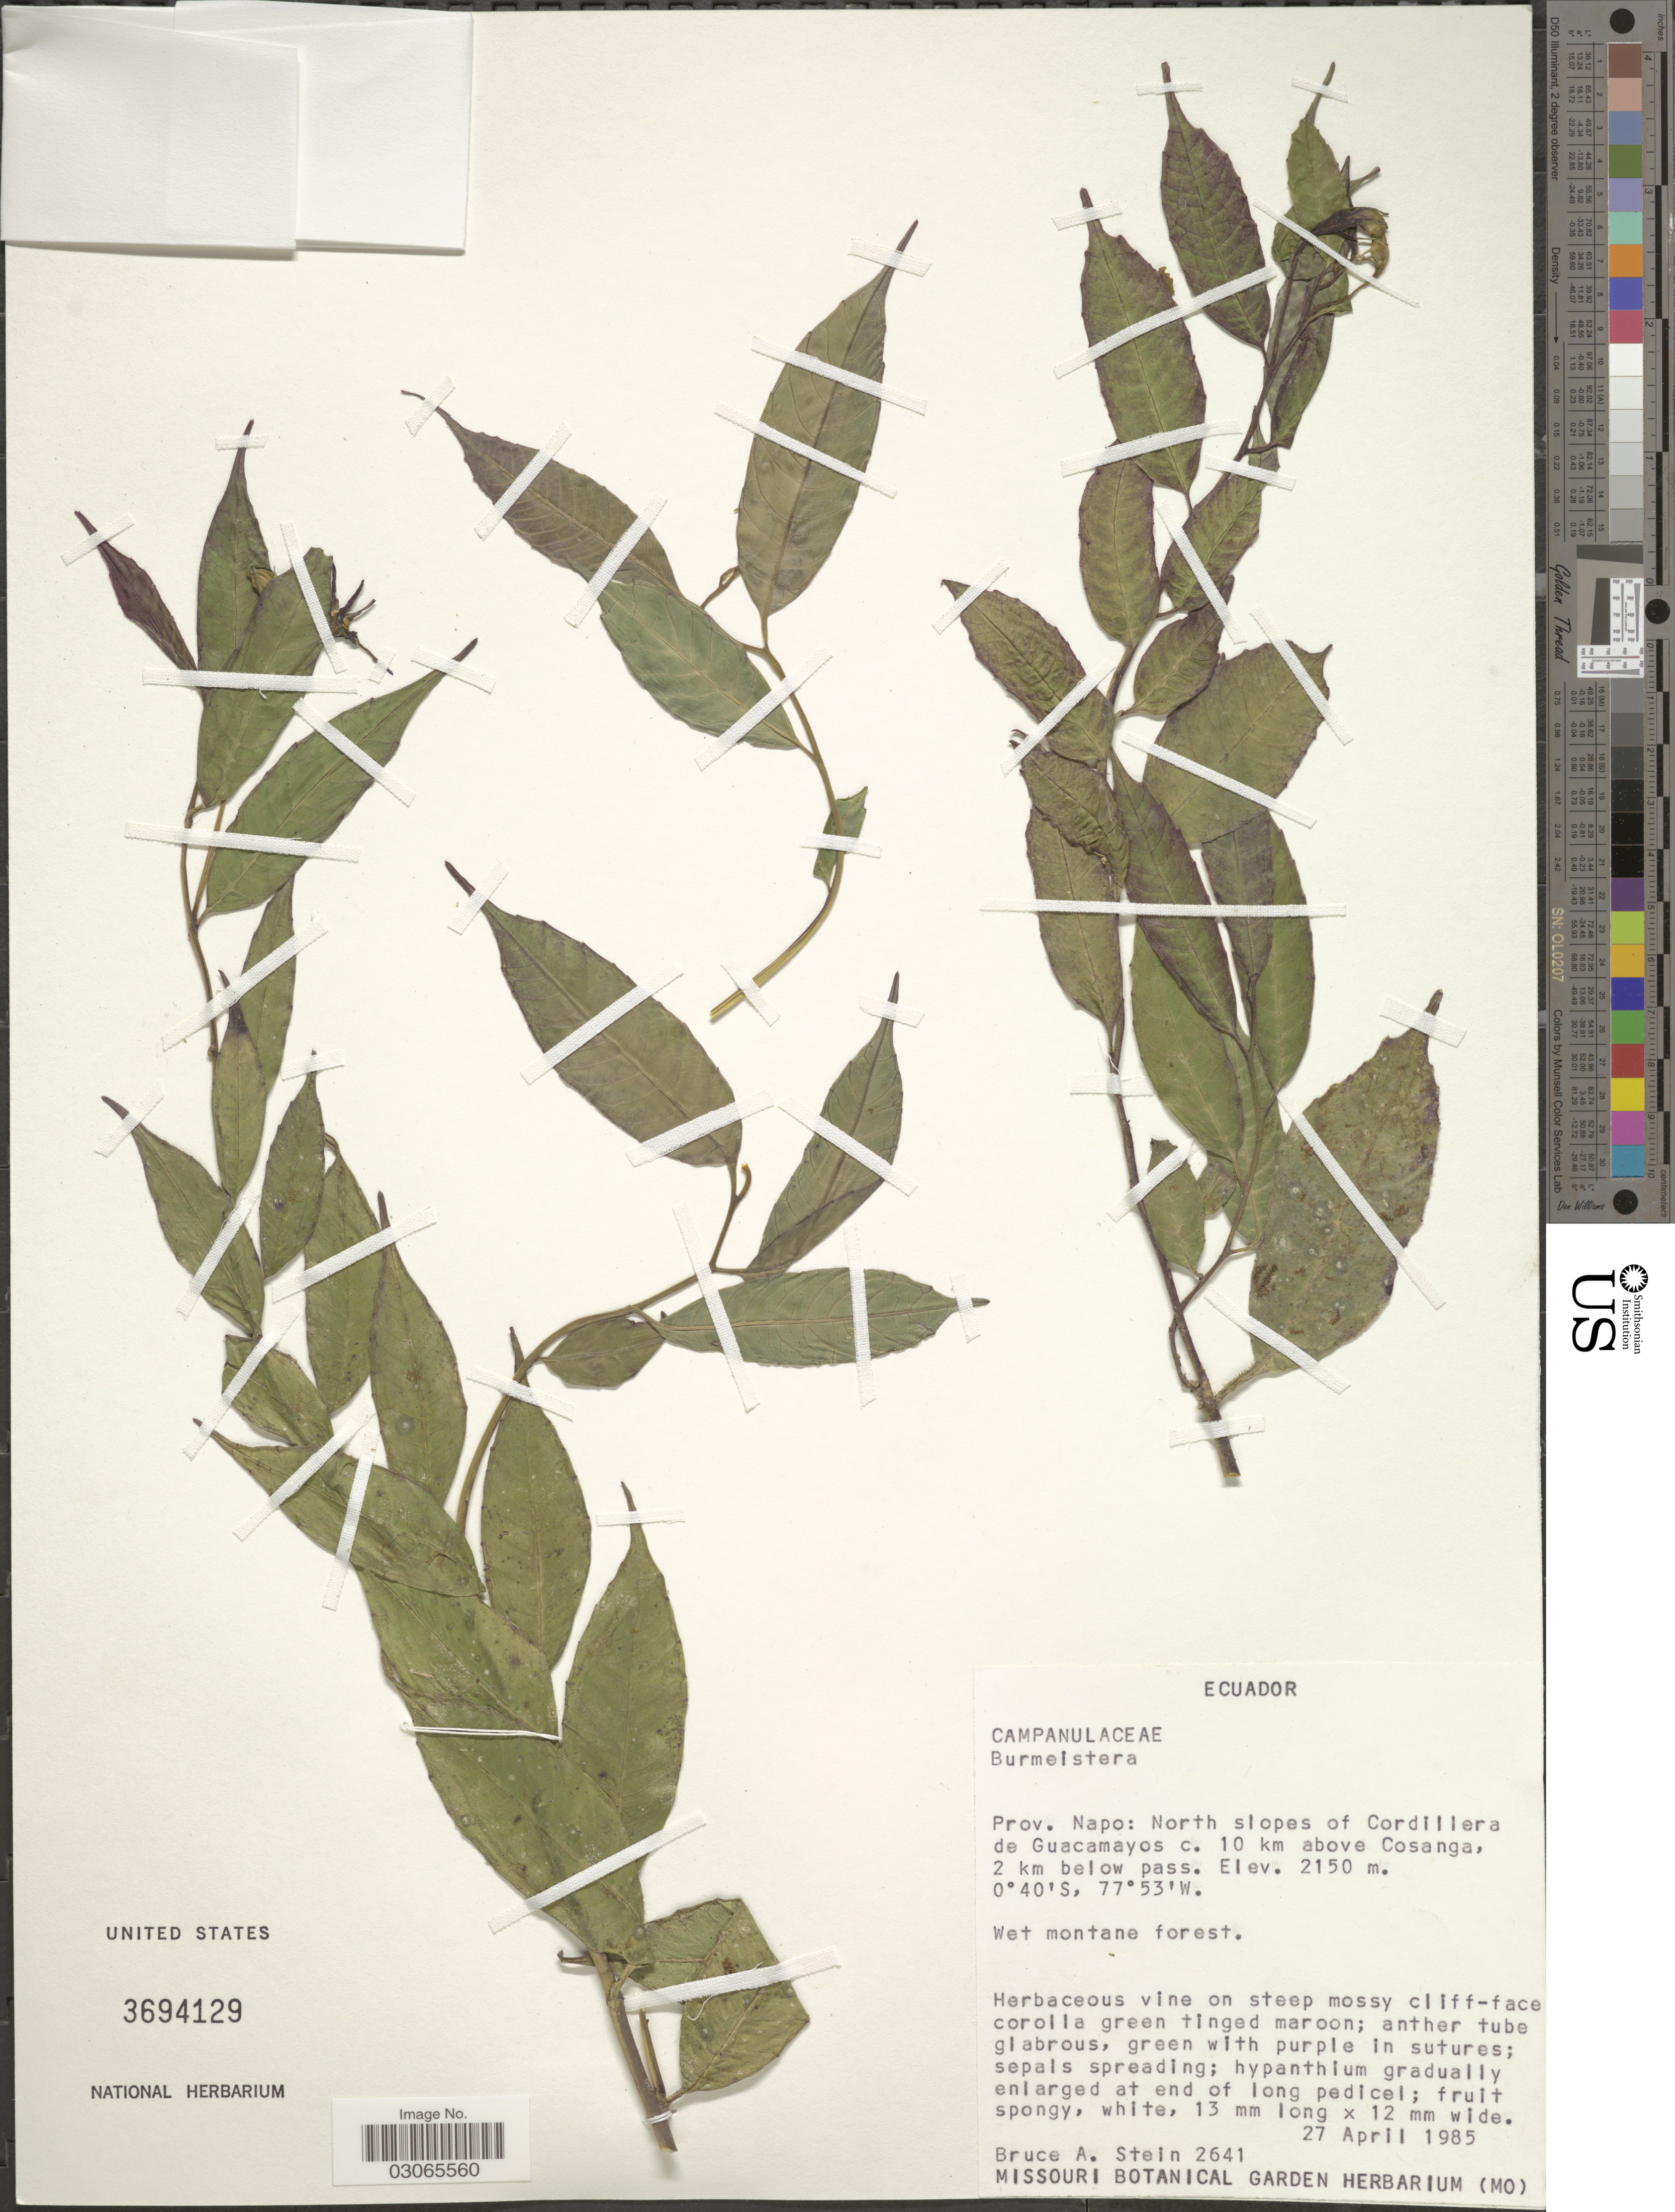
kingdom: Plantae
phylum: Tracheophyta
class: Magnoliopsida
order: Asterales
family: Campanulaceae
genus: Burmeistera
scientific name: Burmeistera sp.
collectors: B. A. Stein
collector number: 2641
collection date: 1985-04-27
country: Ecuador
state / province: Napo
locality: North slopes of Cordillera de Guacamayos c. 10 km above Cosanga, 2 km below pass.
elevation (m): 2150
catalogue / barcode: US 3694129